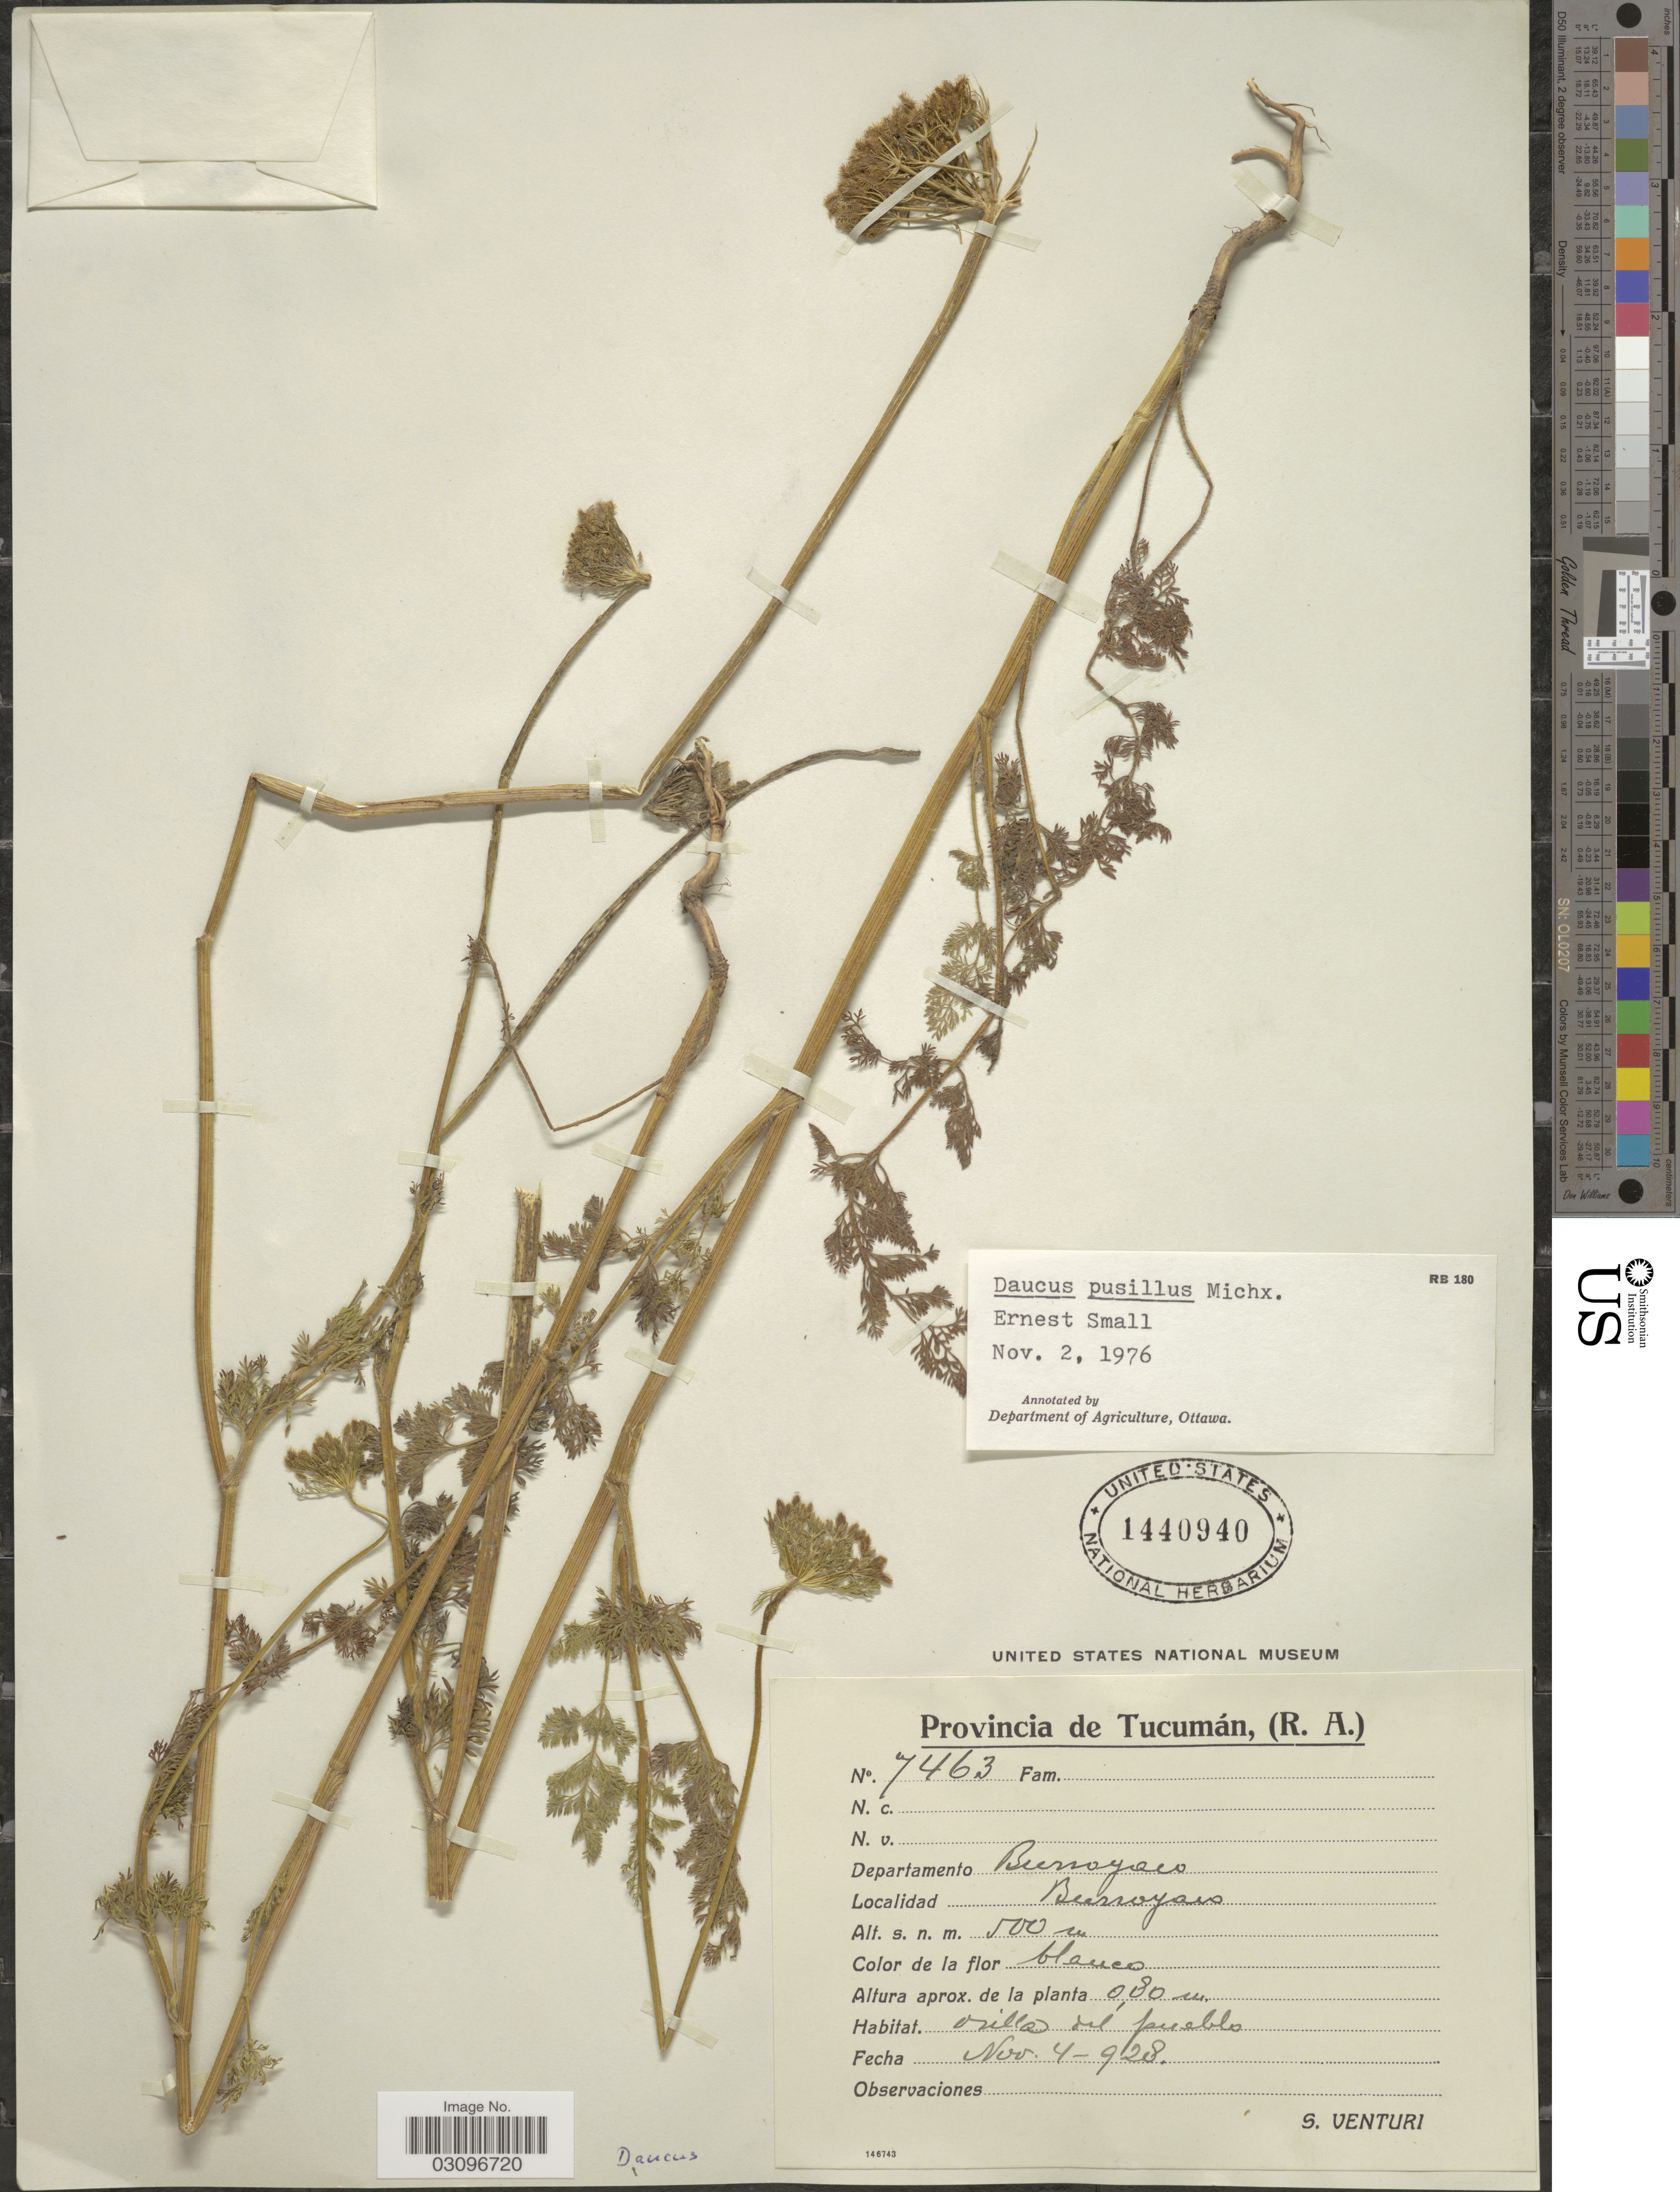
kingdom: Plantae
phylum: Tracheophyta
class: Magnoliopsida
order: Apiales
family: Apiaceae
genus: Daucus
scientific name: Daucus pusillus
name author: Michx.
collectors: S. Venturi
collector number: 7463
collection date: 1928-11-04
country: Argentina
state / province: Tucuman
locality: (R. A.), Departamento Burruyacu. Burruyacu.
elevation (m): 500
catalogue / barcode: US 1440940